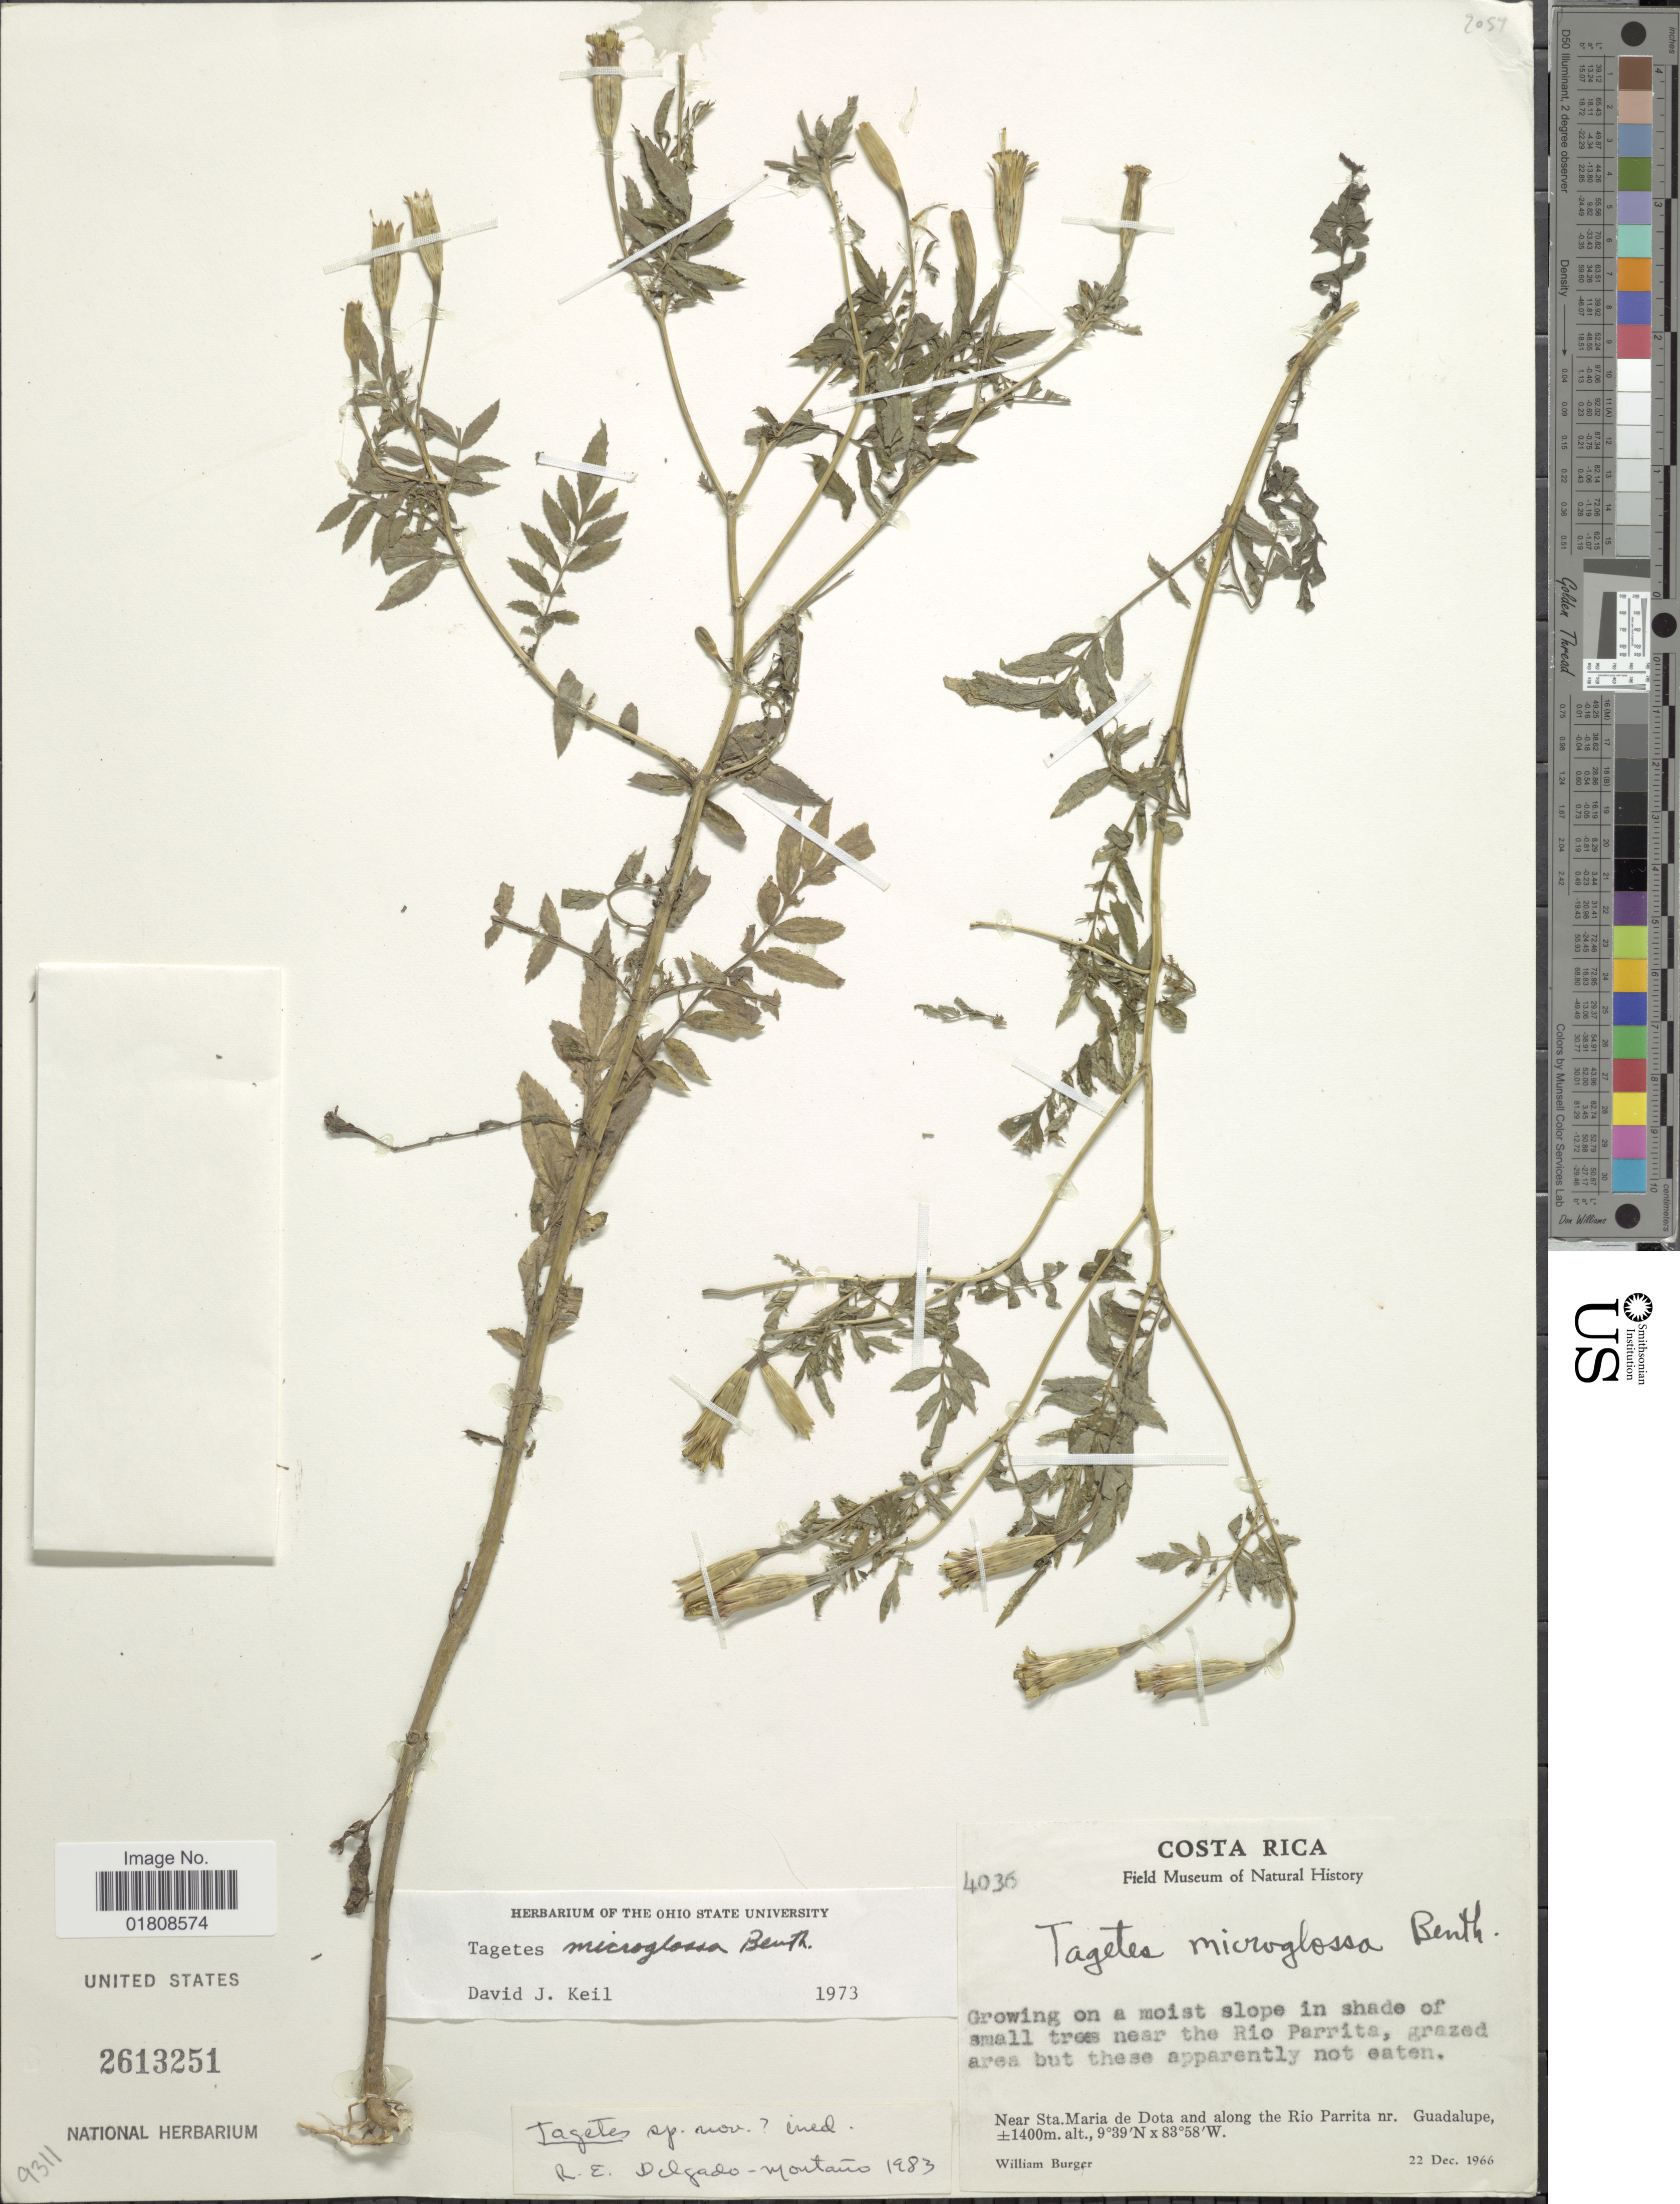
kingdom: Plantae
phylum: Tracheophyta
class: Magnoliopsida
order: Asterales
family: Asteraceae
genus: Tagetes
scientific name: Tagetes sp.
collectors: W. Burger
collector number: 4036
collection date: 1966-12-22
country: Costa Rica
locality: Near Sta. Maria de Dota and along the Rio Parrita nr. Guadalupe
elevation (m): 1400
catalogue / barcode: US 2613251